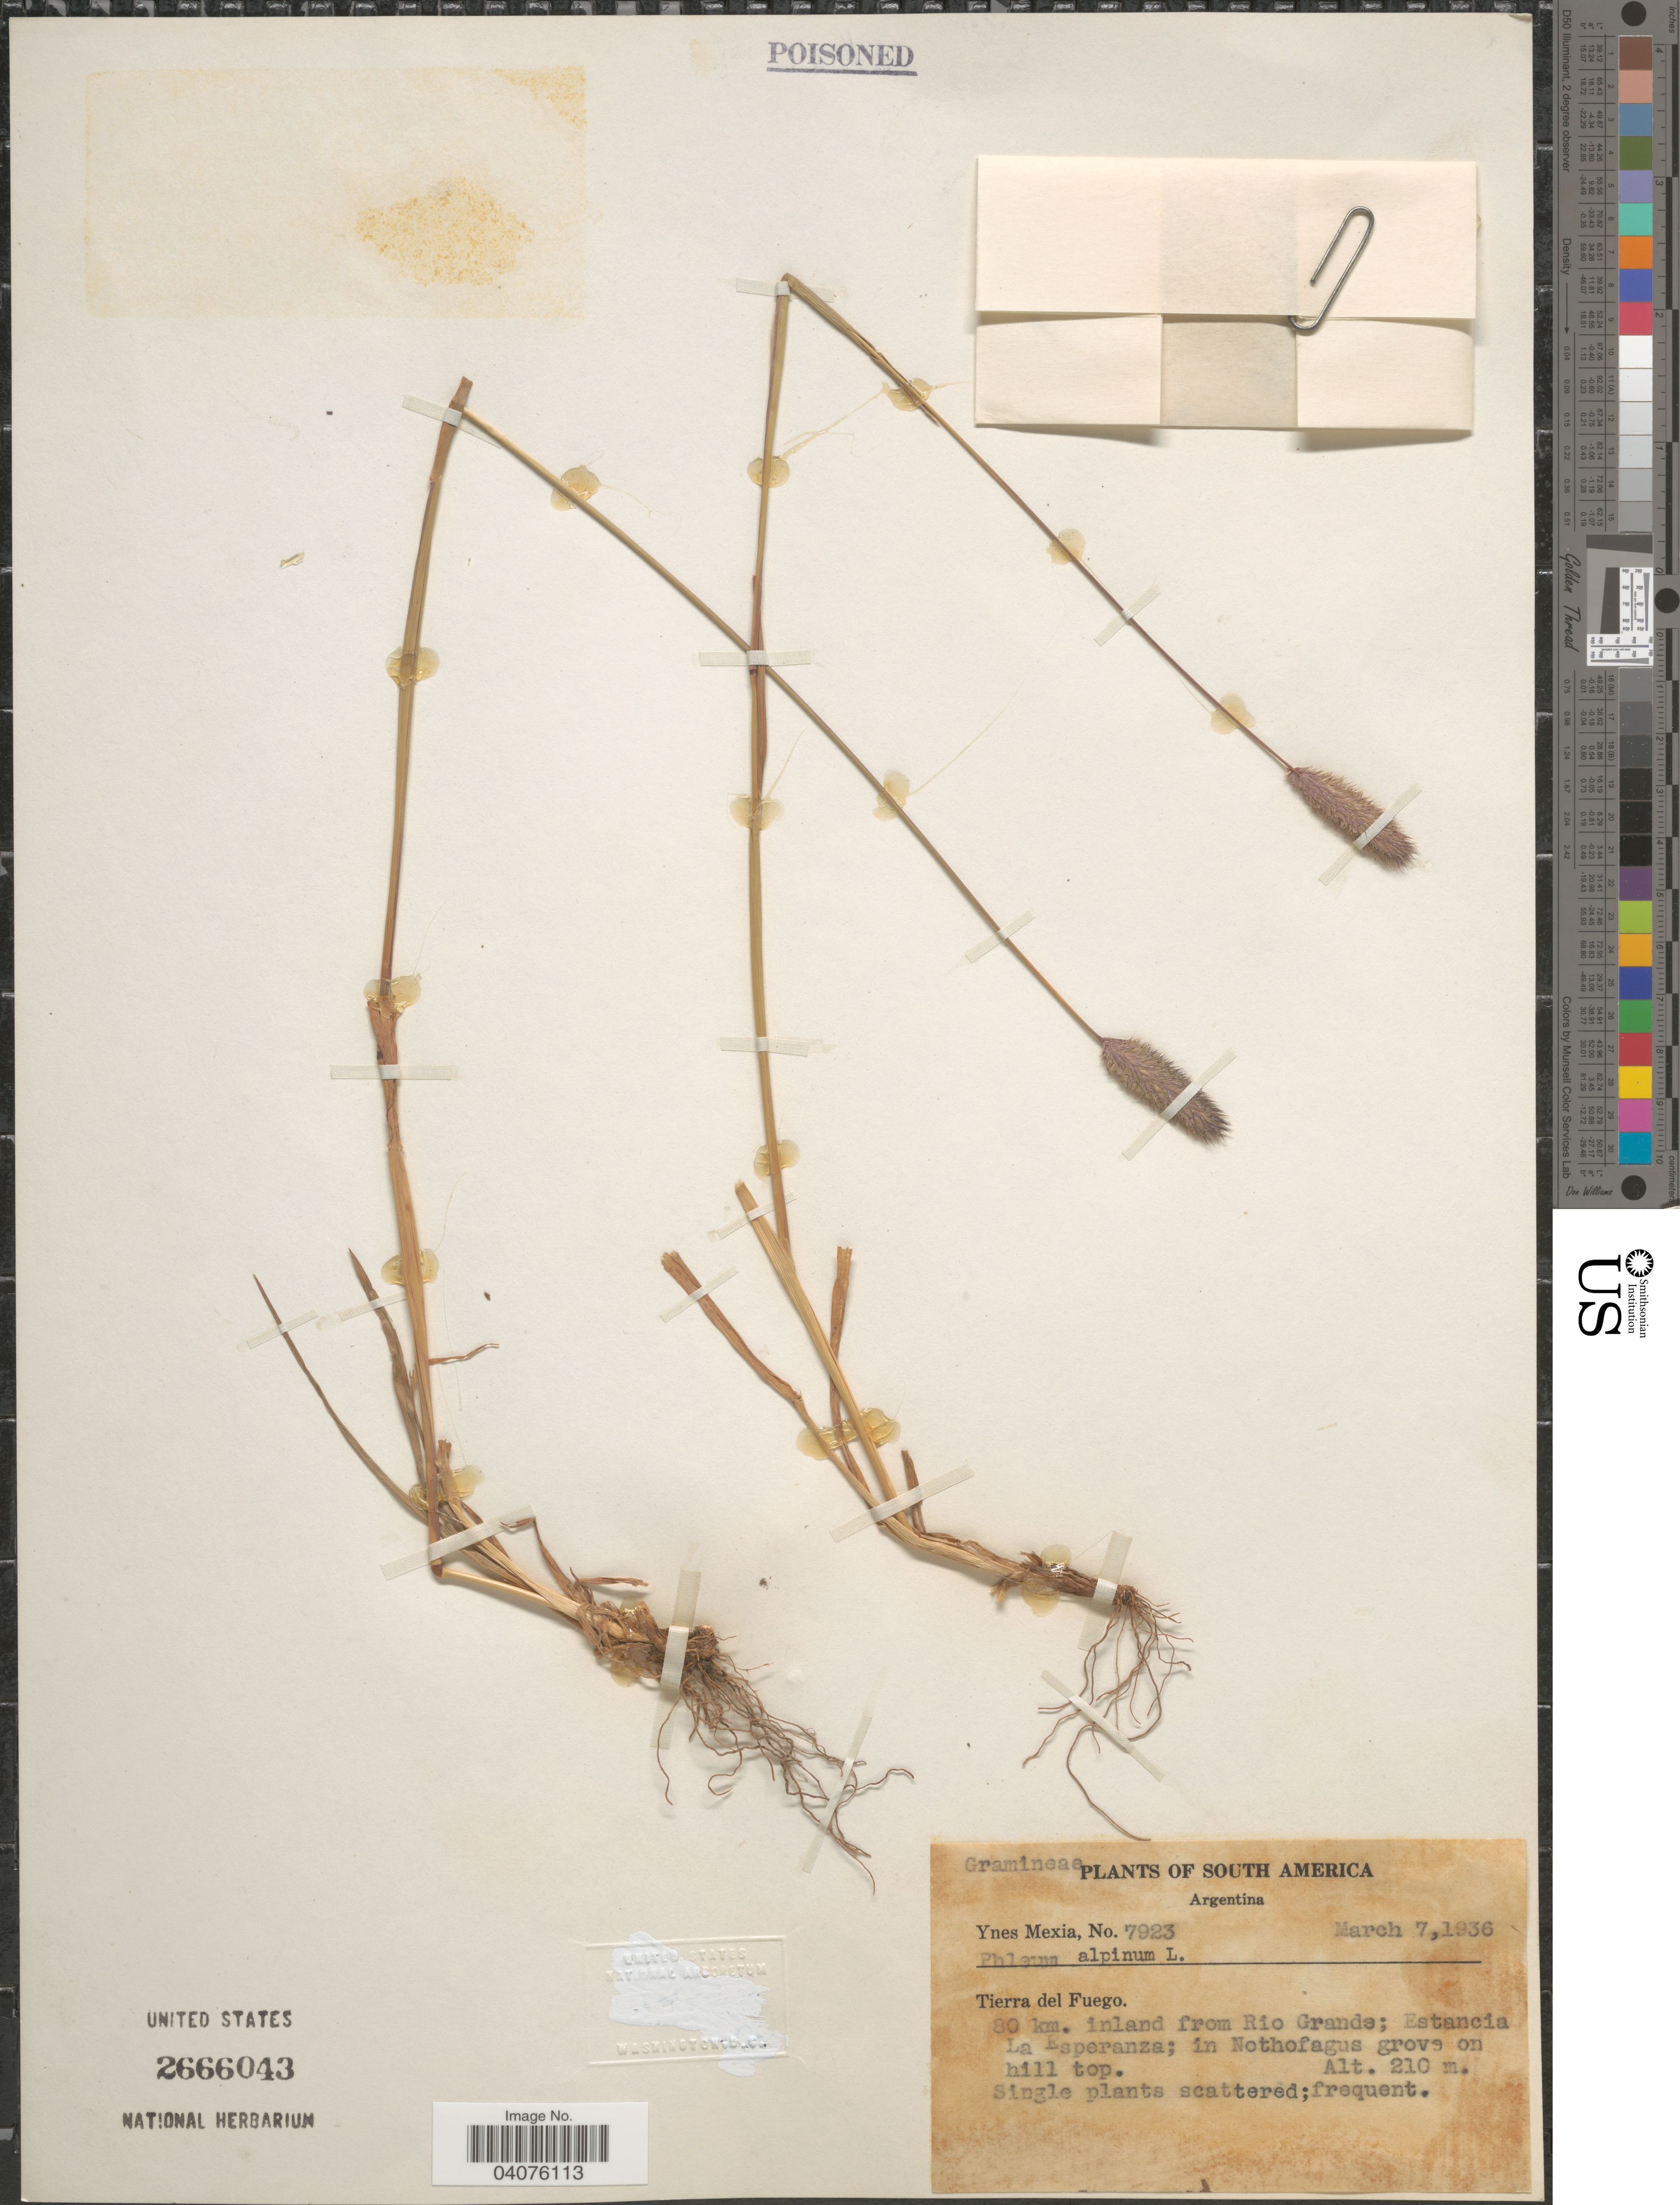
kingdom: Plantae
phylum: Tracheophyta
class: Liliopsida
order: Poales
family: Poaceae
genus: Phleum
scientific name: Phleum alpinum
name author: L.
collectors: Y. Mexia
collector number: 7923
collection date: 1936-03-07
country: Argentina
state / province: Tierra del Fuego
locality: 80 km. inland from Rio Grande; Estancia La Esperanza; in Nothofagus grove on hill top.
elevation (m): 210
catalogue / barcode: US 2666043